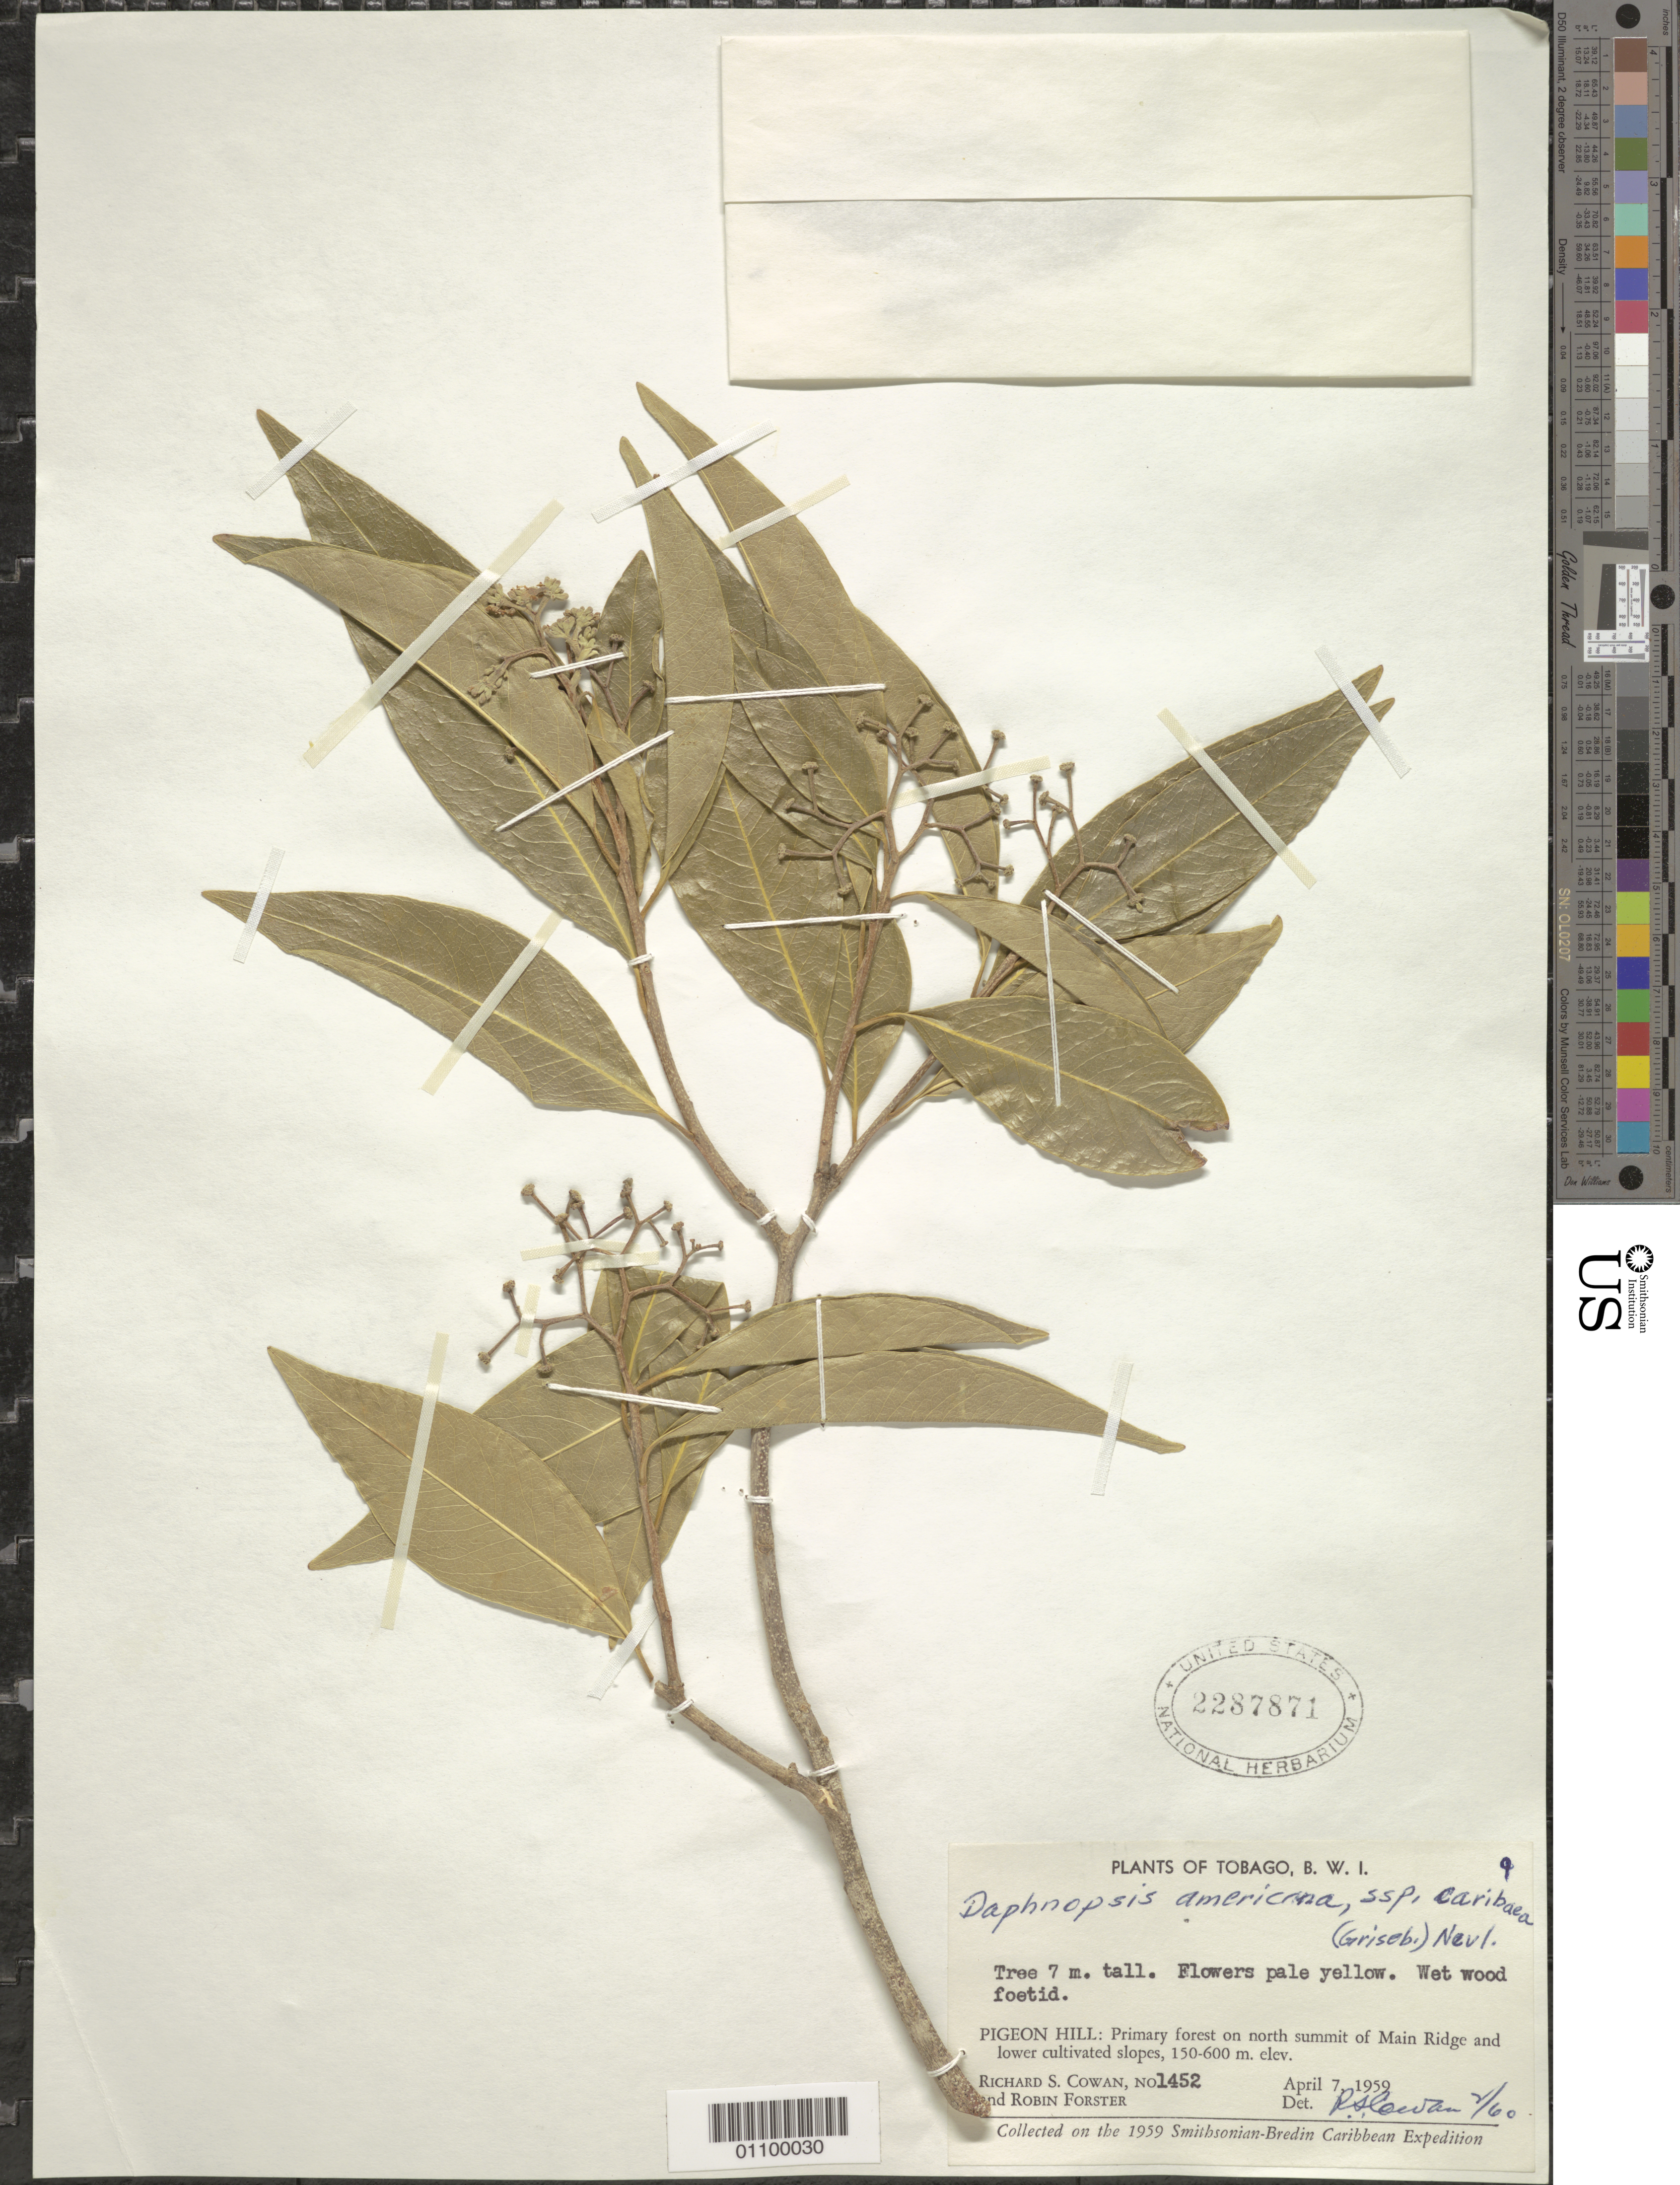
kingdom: Plantae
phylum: Tracheophyta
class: Magnoliopsida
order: Malvales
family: Thymelaeaceae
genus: Daphnopsis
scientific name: Daphnopsis americana subsp. caribaea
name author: (Griseb.) Nevling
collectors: R. S. Cowan & R. Forster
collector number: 1452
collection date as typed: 07 Apr 1959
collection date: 1959-04-07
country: Trinidad and Tobago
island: Tobago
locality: Pigeon Hill: Primary forest on north summit of Main Ridge and lower cultivated slopes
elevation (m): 150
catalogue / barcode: US 2287871